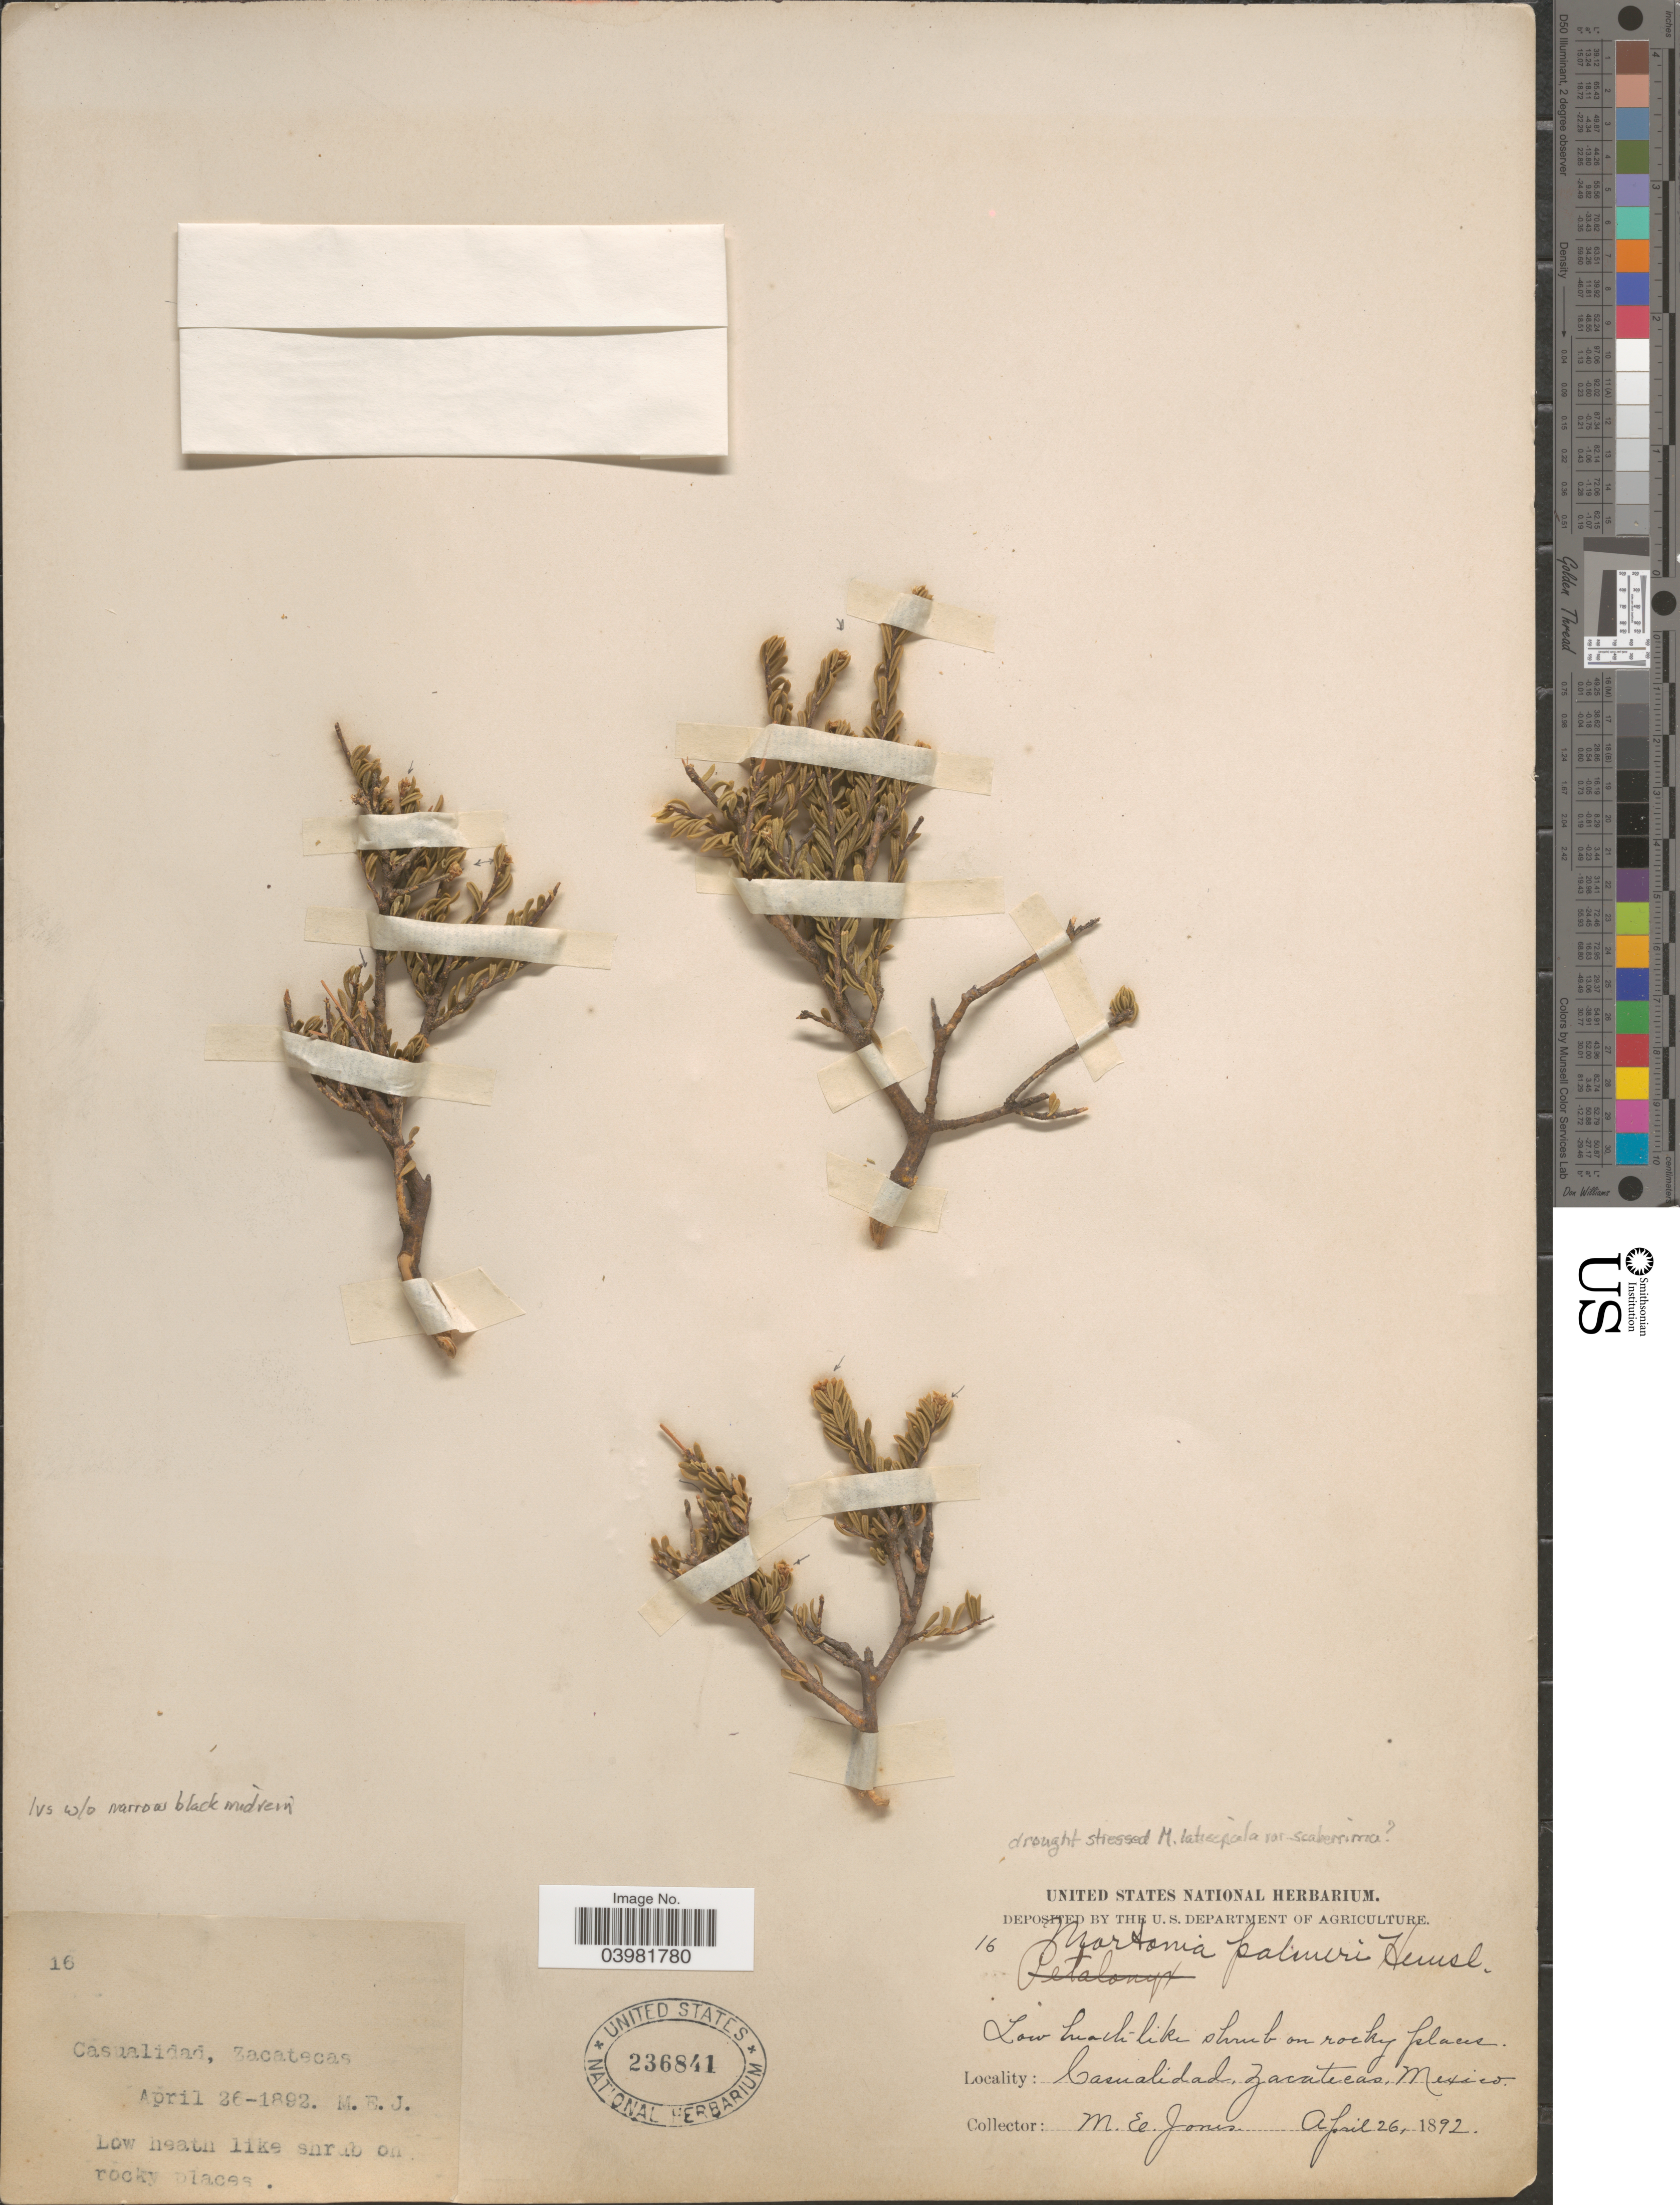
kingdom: Plantae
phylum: Tracheophyta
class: Magnoliopsida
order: Celastrales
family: Celastraceae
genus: Mortonia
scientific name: Mortonia palmeri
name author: Hemsl.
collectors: M. E. Jones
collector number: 16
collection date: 1892-04-26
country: Mexico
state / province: Zacatecas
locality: Casualidad.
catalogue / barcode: US 236841